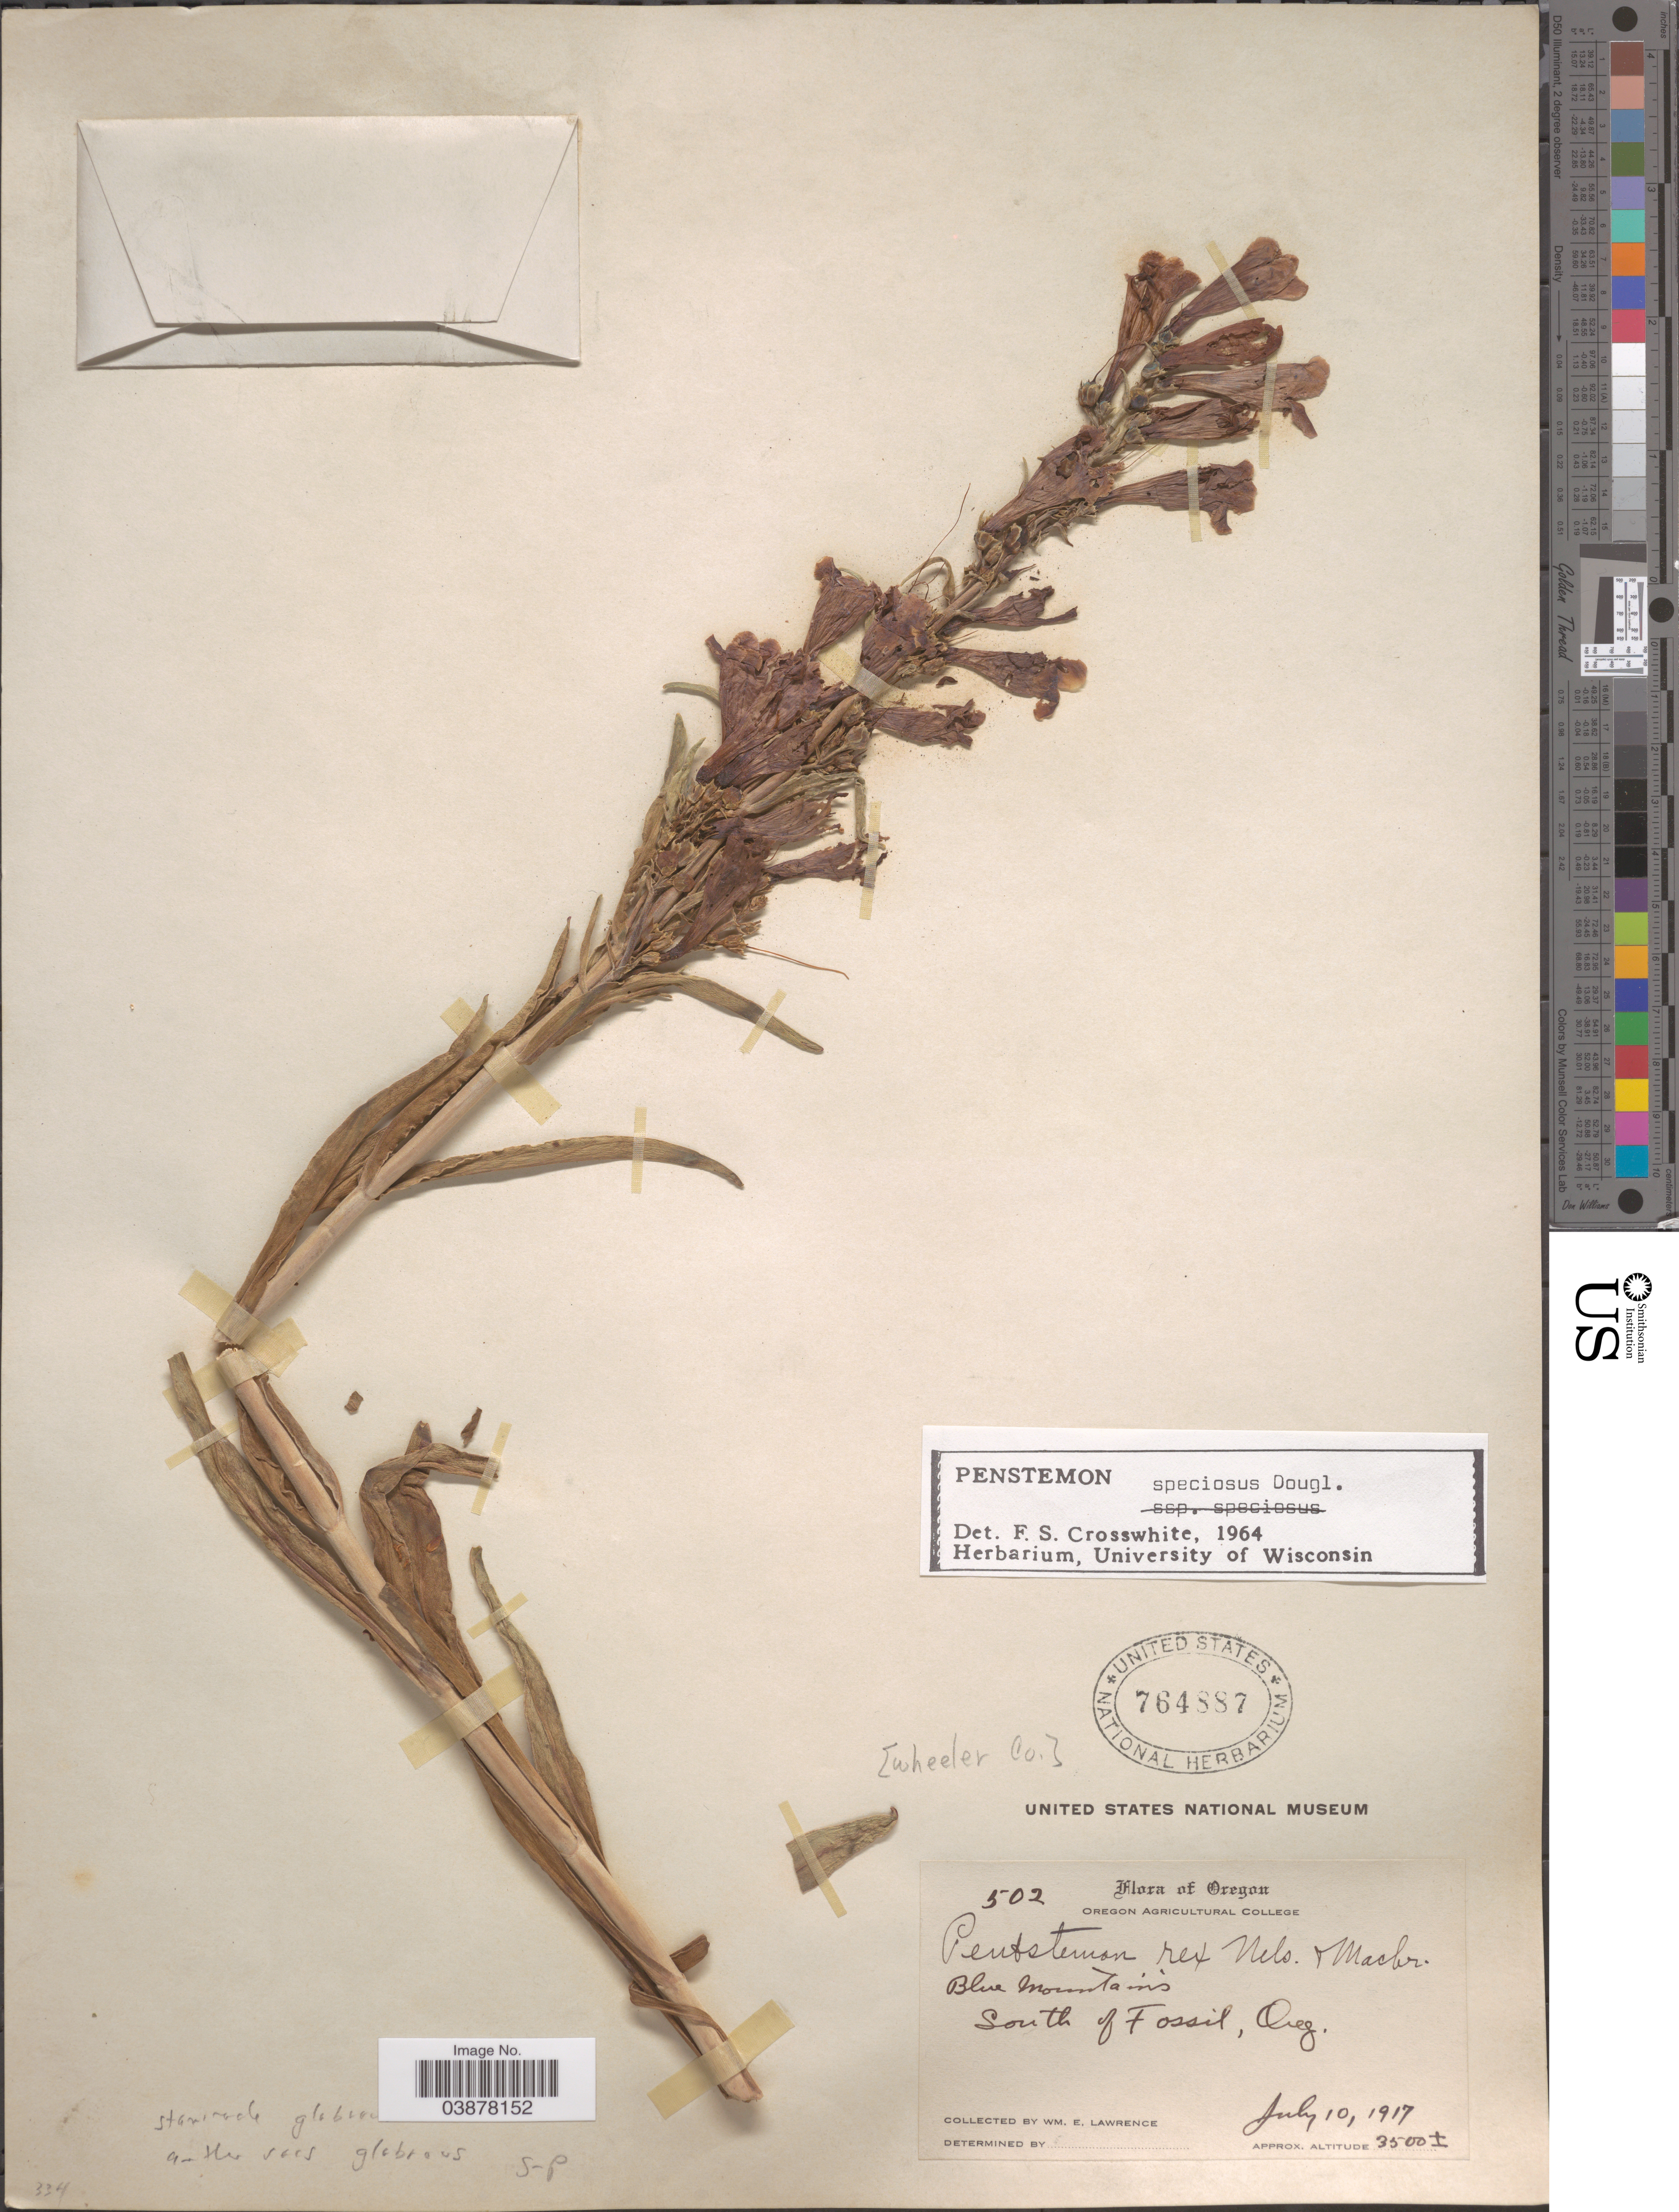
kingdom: Plantae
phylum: Tracheophyta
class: Magnoliopsida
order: Lamiales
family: Plantaginaceae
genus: Penstemon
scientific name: Penstemon speciosus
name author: Douglas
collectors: W. Lawrence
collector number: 502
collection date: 1917-07-10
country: United States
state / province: Oregon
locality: Blue Mountains, South of Fossil.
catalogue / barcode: US 764887